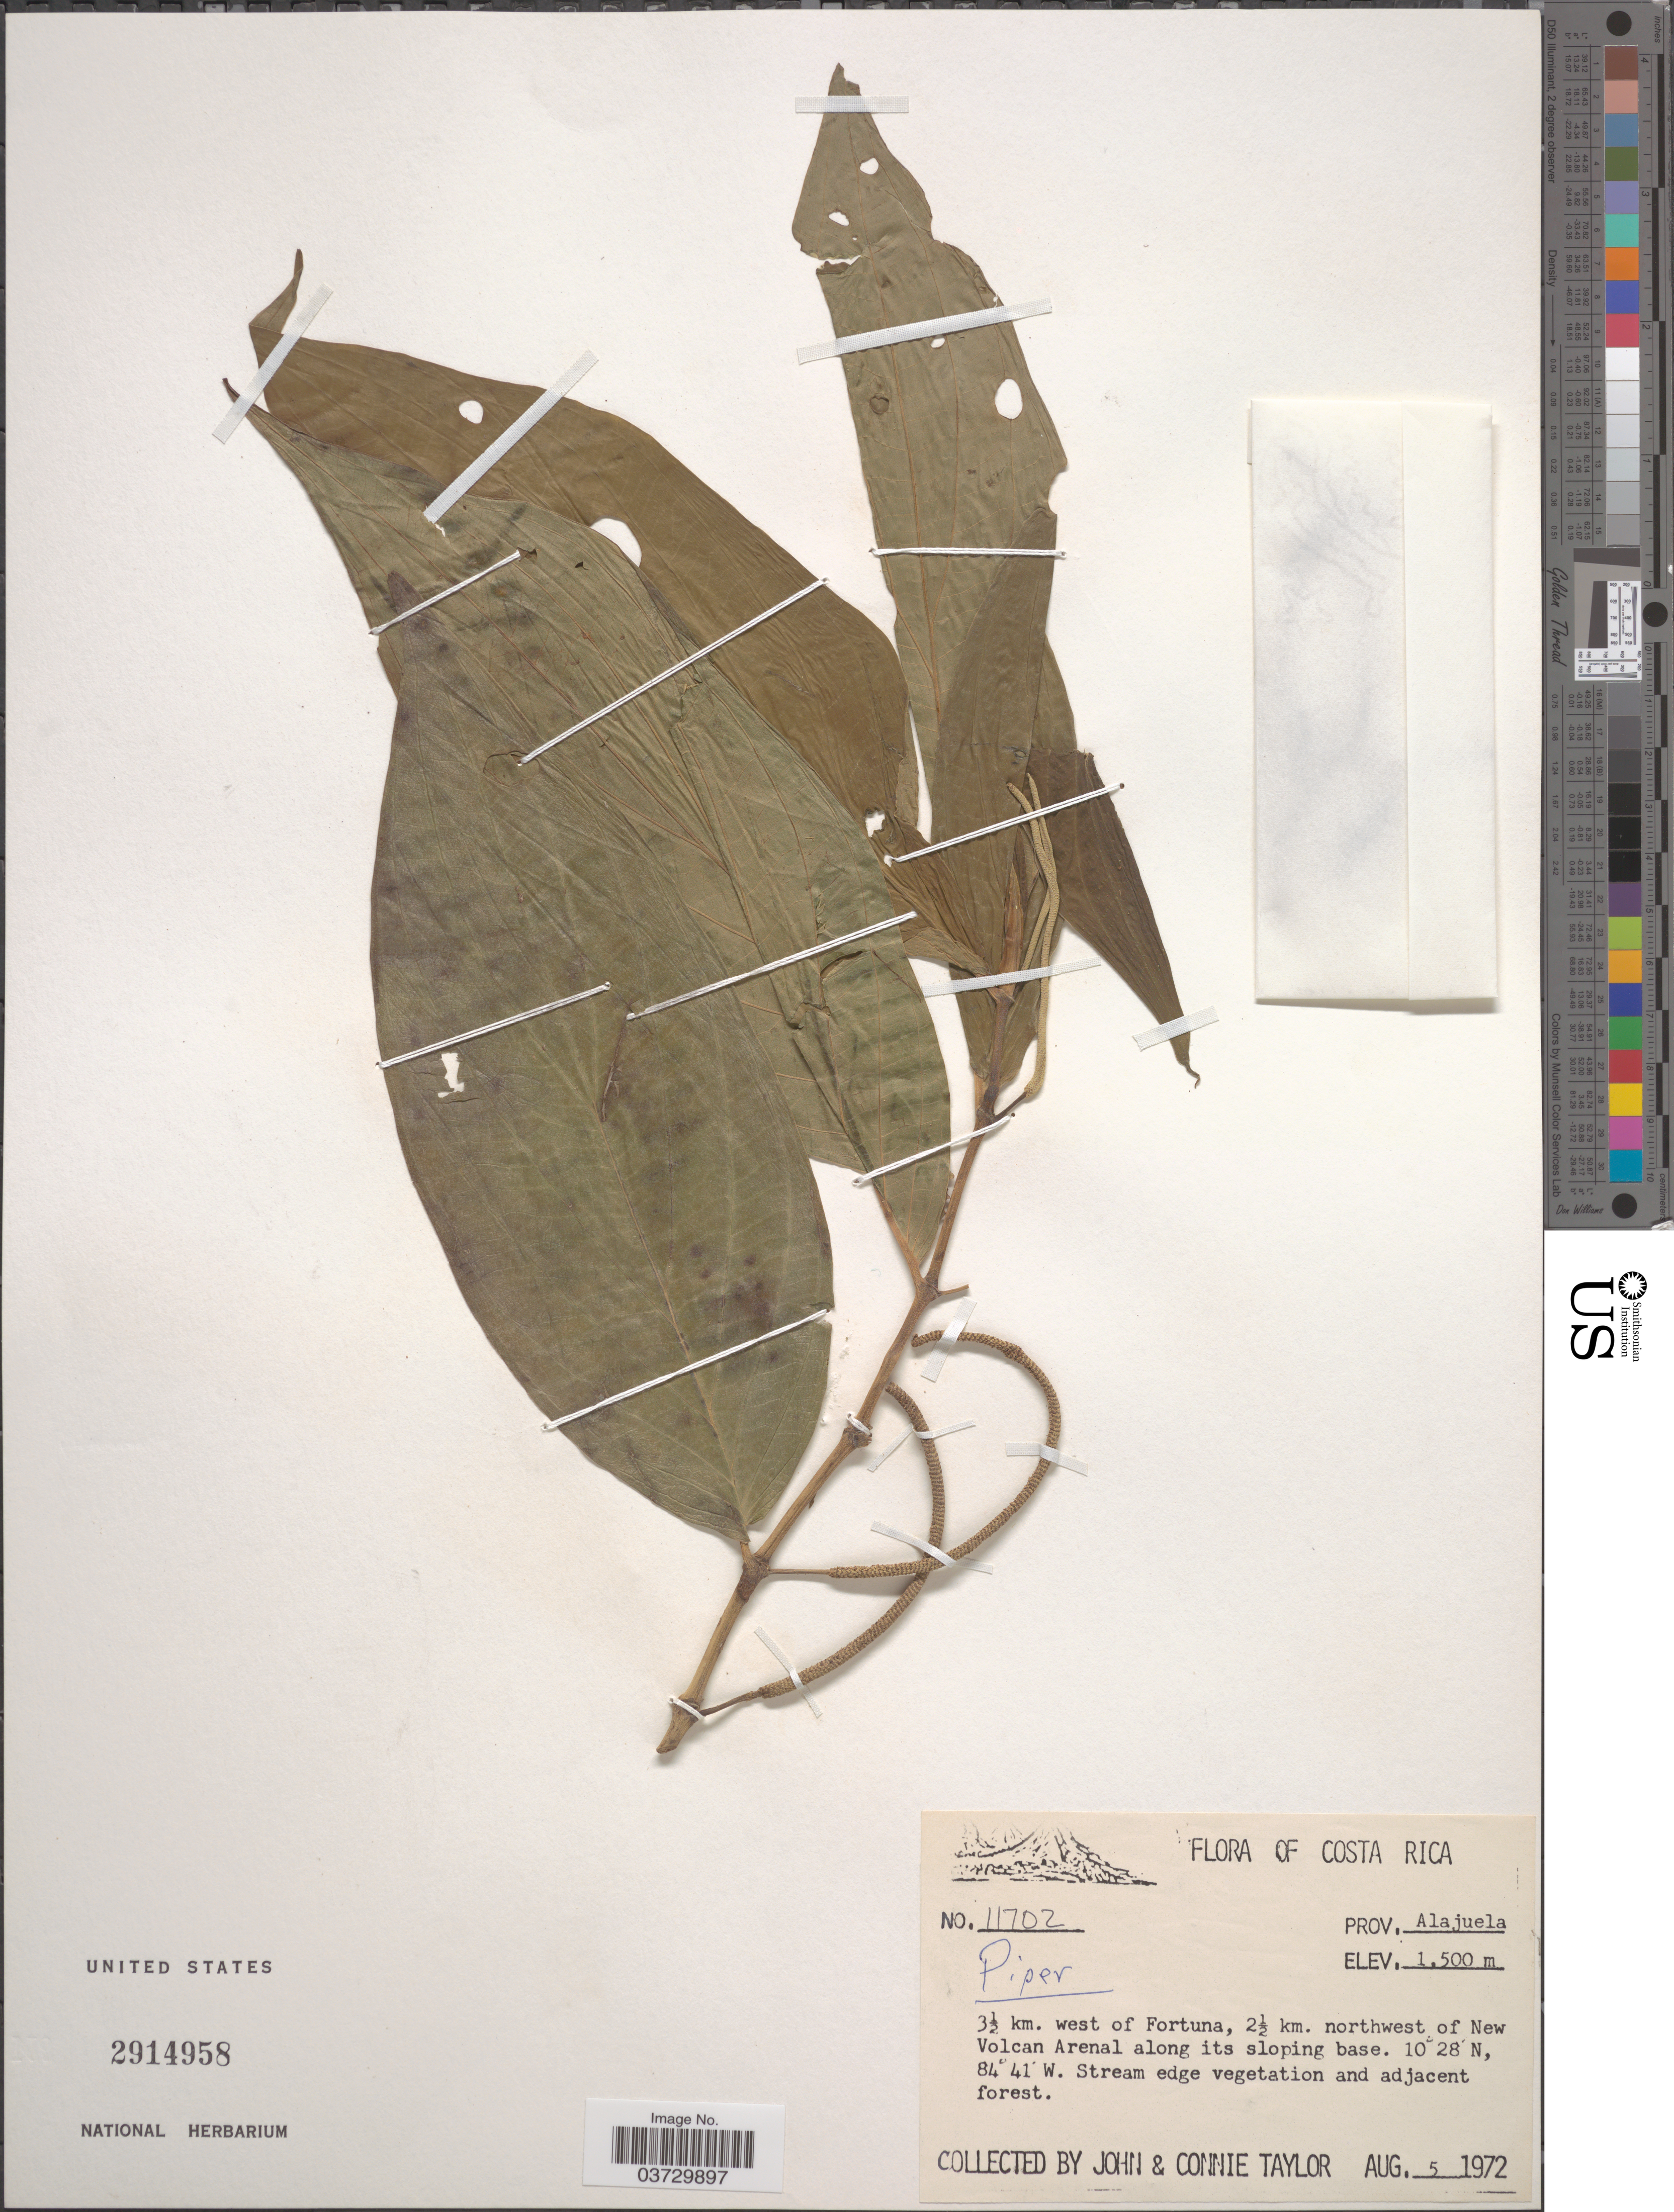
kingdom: Plantae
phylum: Tracheophyta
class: Magnoliopsida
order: Piperales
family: Piperaceae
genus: Piper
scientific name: Piper sp.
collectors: J. Taylor & C. Taylor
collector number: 11702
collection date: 1972-08-05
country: Costa Rica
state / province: Alajuela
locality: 3½ km. west of Fortuna, 2½ km. northwest of New Volcan Arenal along its sloping base.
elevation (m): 1500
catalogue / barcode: US 2914958